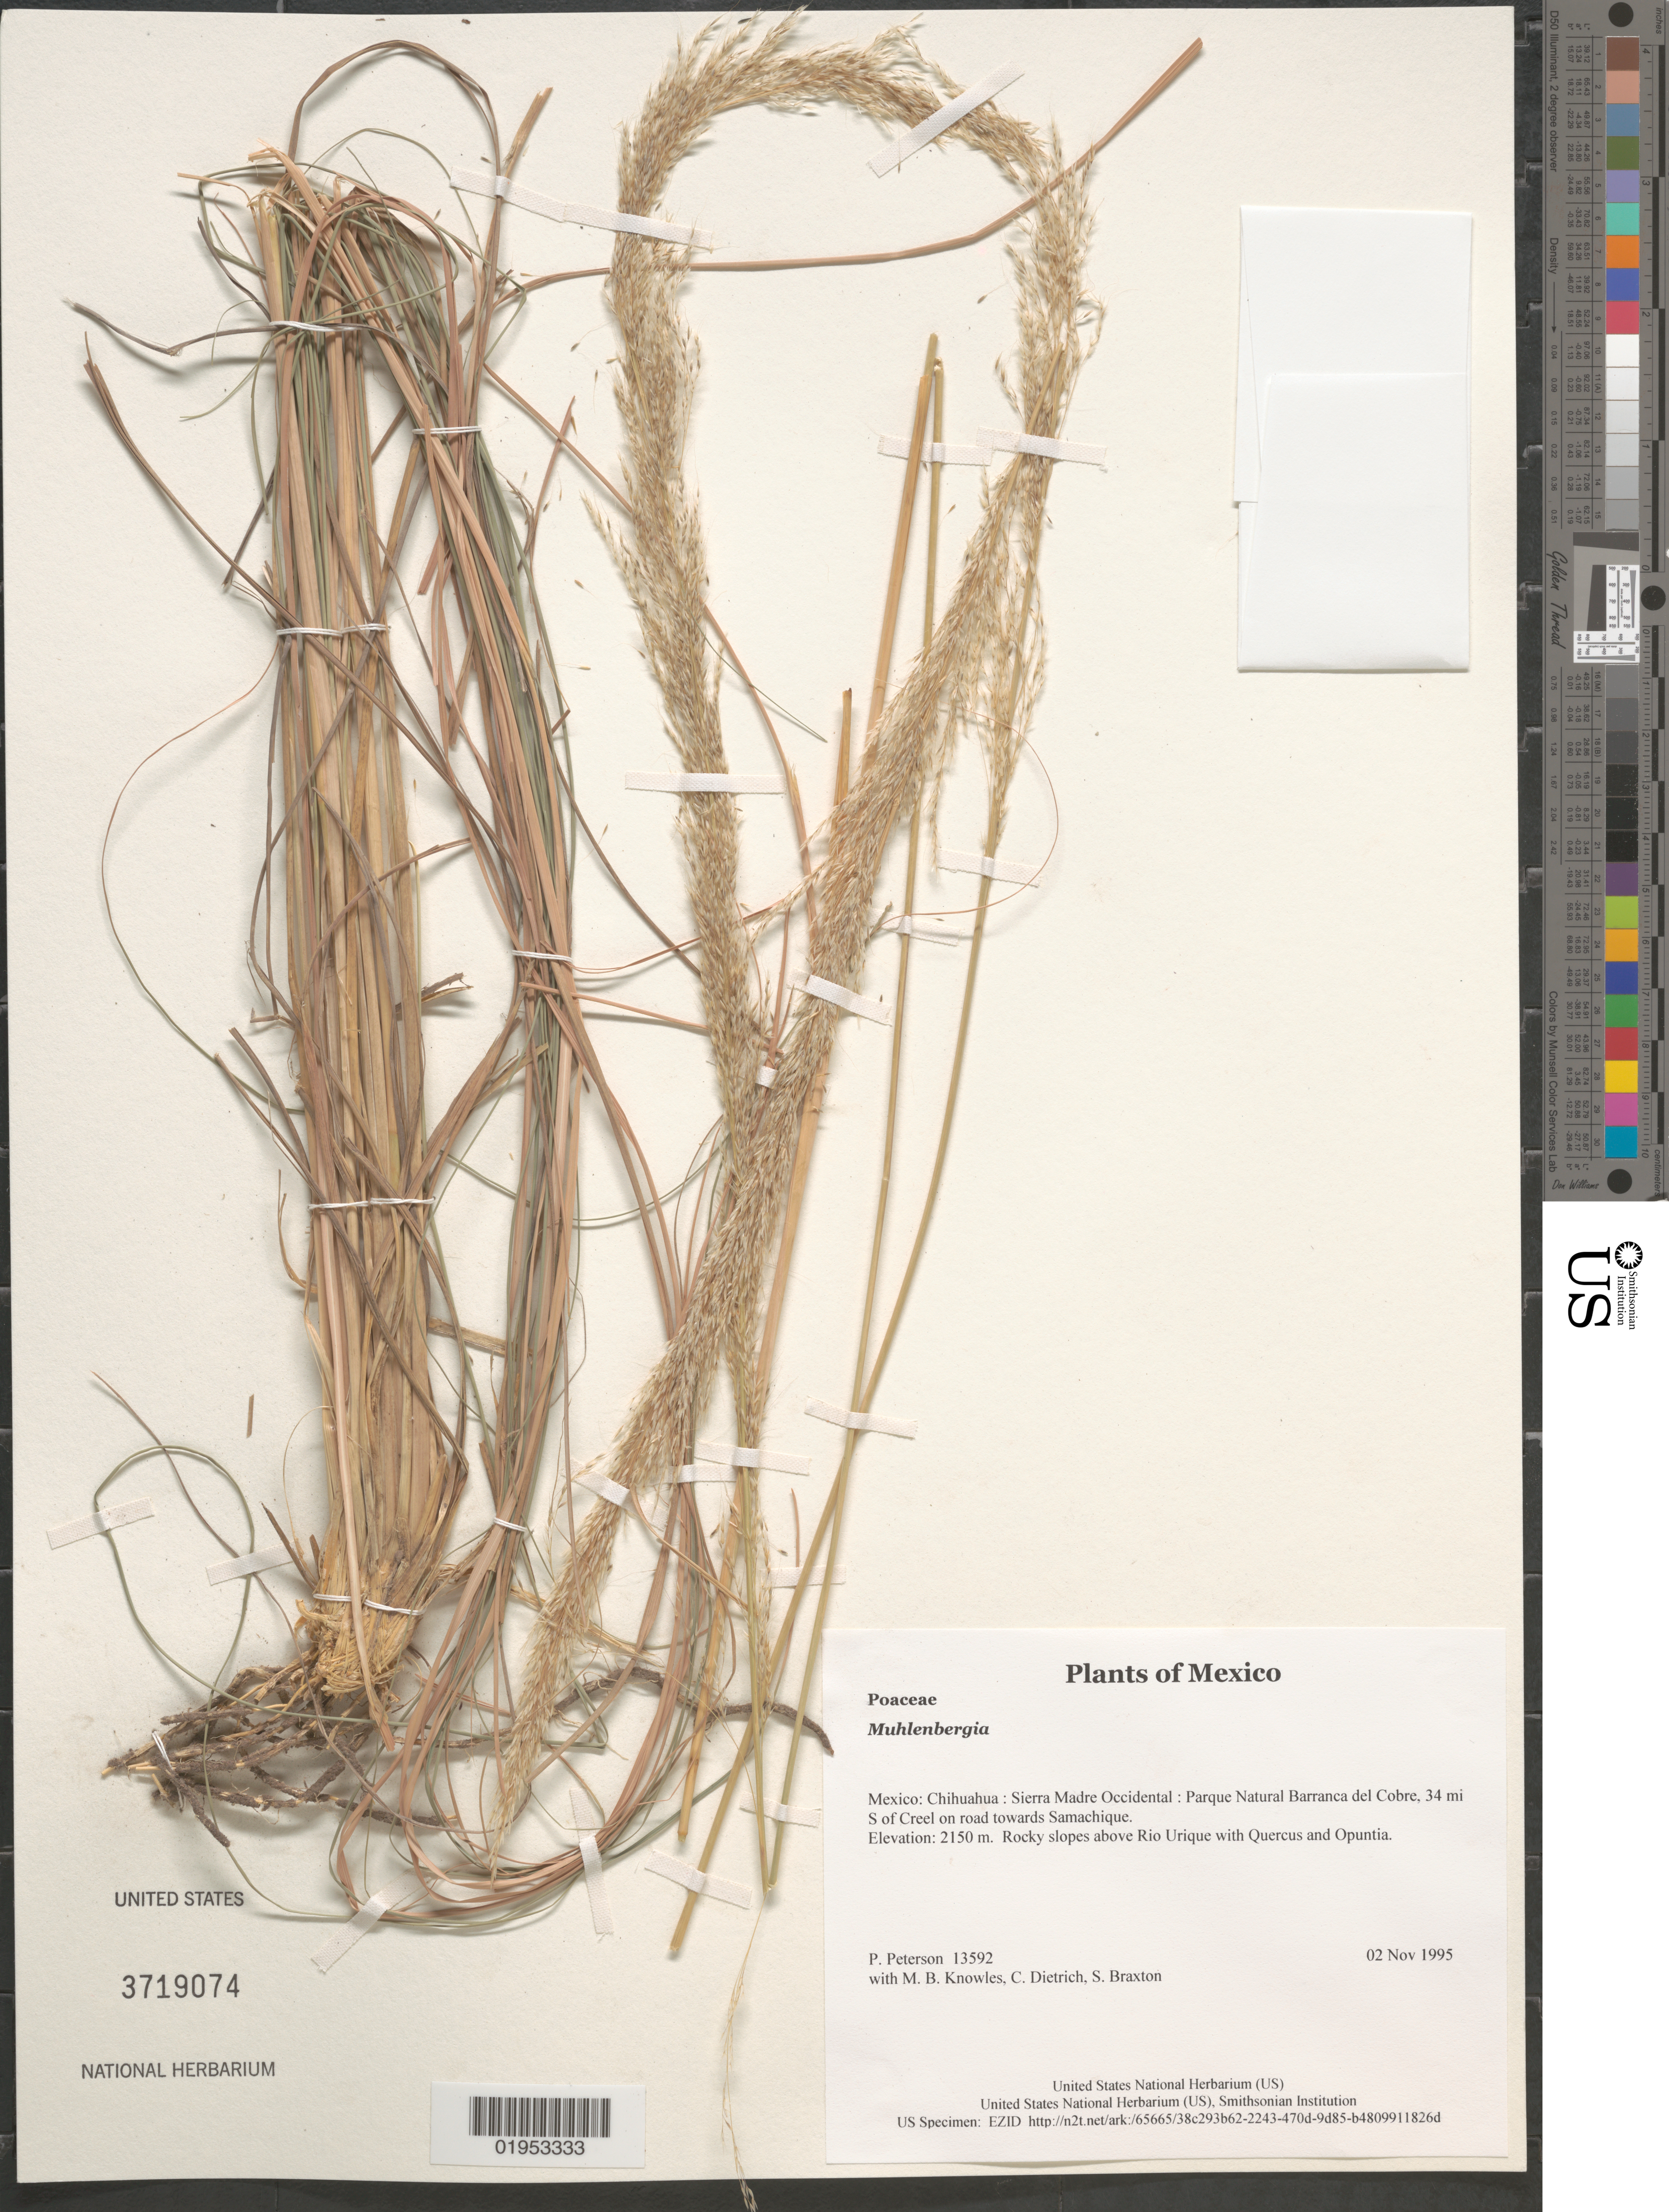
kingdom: Plantae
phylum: Tracheophyta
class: Liliopsida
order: Poales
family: Poaceae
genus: Muhlenbergia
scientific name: Muhlenbergia sp.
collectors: P. M. Peterson, M. B. Knowles, C. Dietrich & S. Braxton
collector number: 13592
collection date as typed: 02 Nov 1995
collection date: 1995-11-02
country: Mexico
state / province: Chihuahua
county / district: Sierra Madre Occidental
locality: Parque Natural Barranca del Cobre, 34 mi S of Creel on road towards Samachique.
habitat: Rocky slopes above Rio Urique with Quercus and Opuntia.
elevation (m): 2150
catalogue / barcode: US 3719074